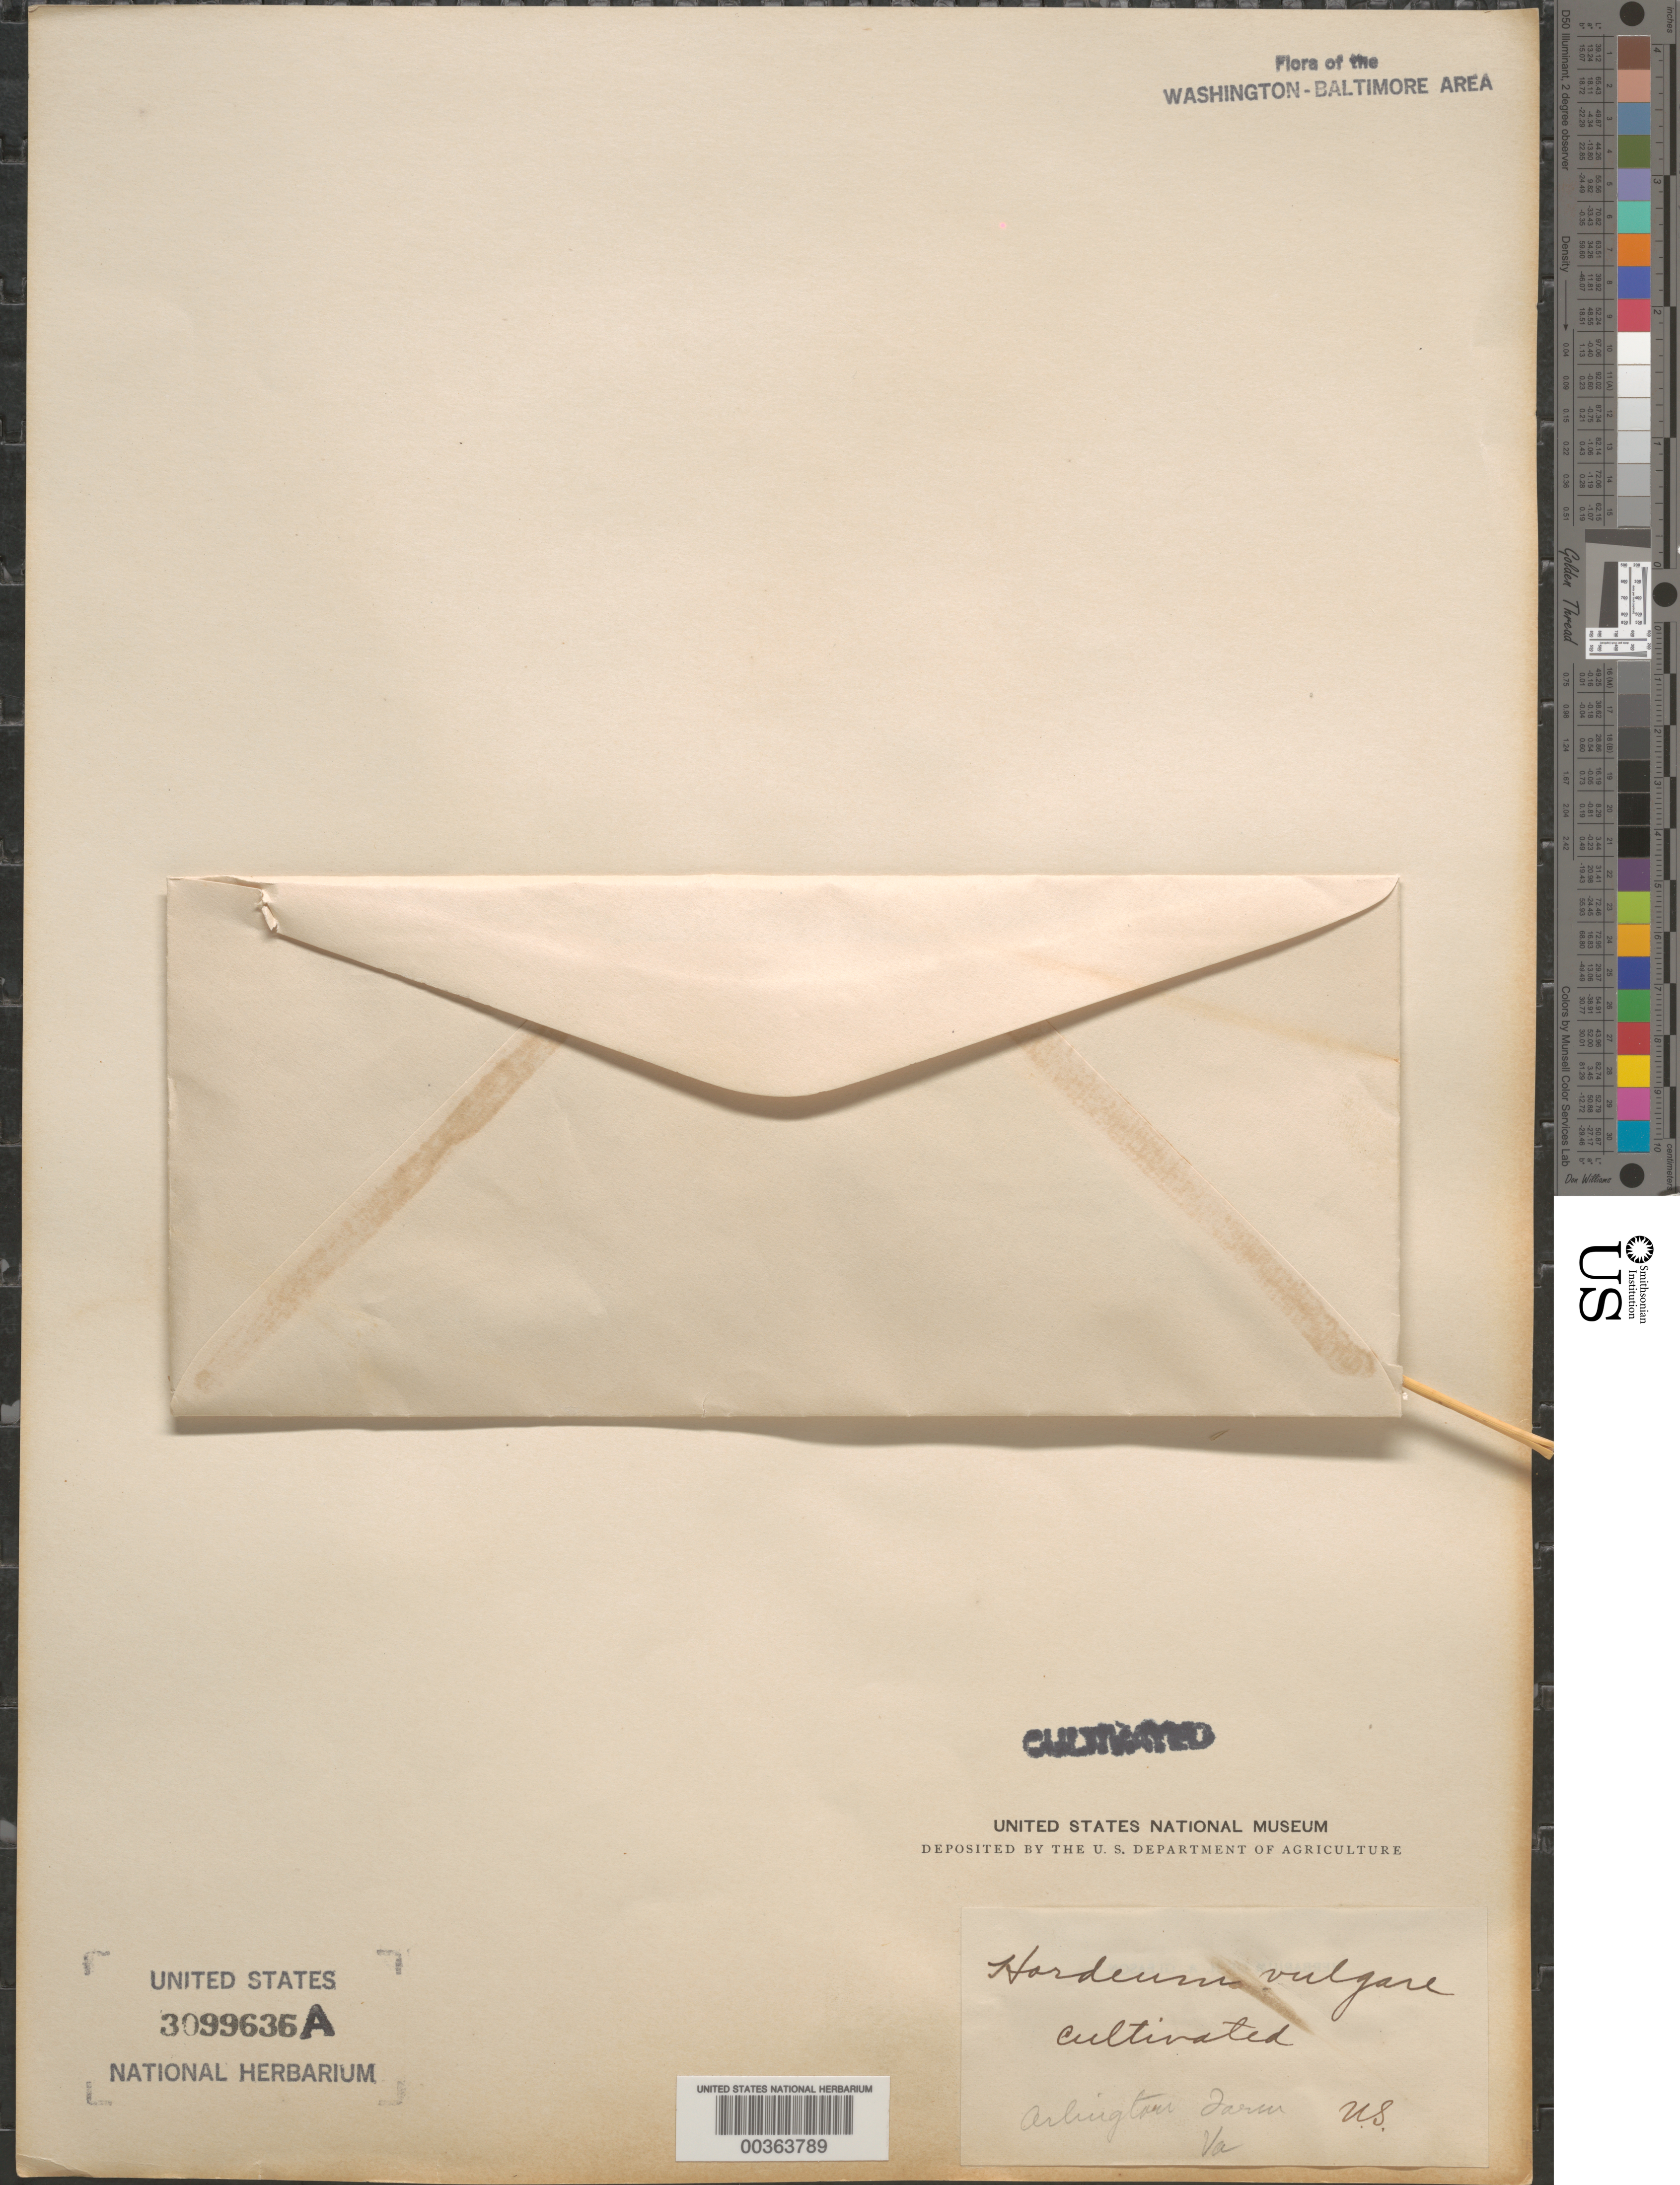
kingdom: Plantae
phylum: Tracheophyta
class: Liliopsida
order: Poales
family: Poaceae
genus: Hordeum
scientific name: Hordeum vulgare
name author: L.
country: United States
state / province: Virginia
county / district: Arlington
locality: Arlington Farm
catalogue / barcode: US 3099636A